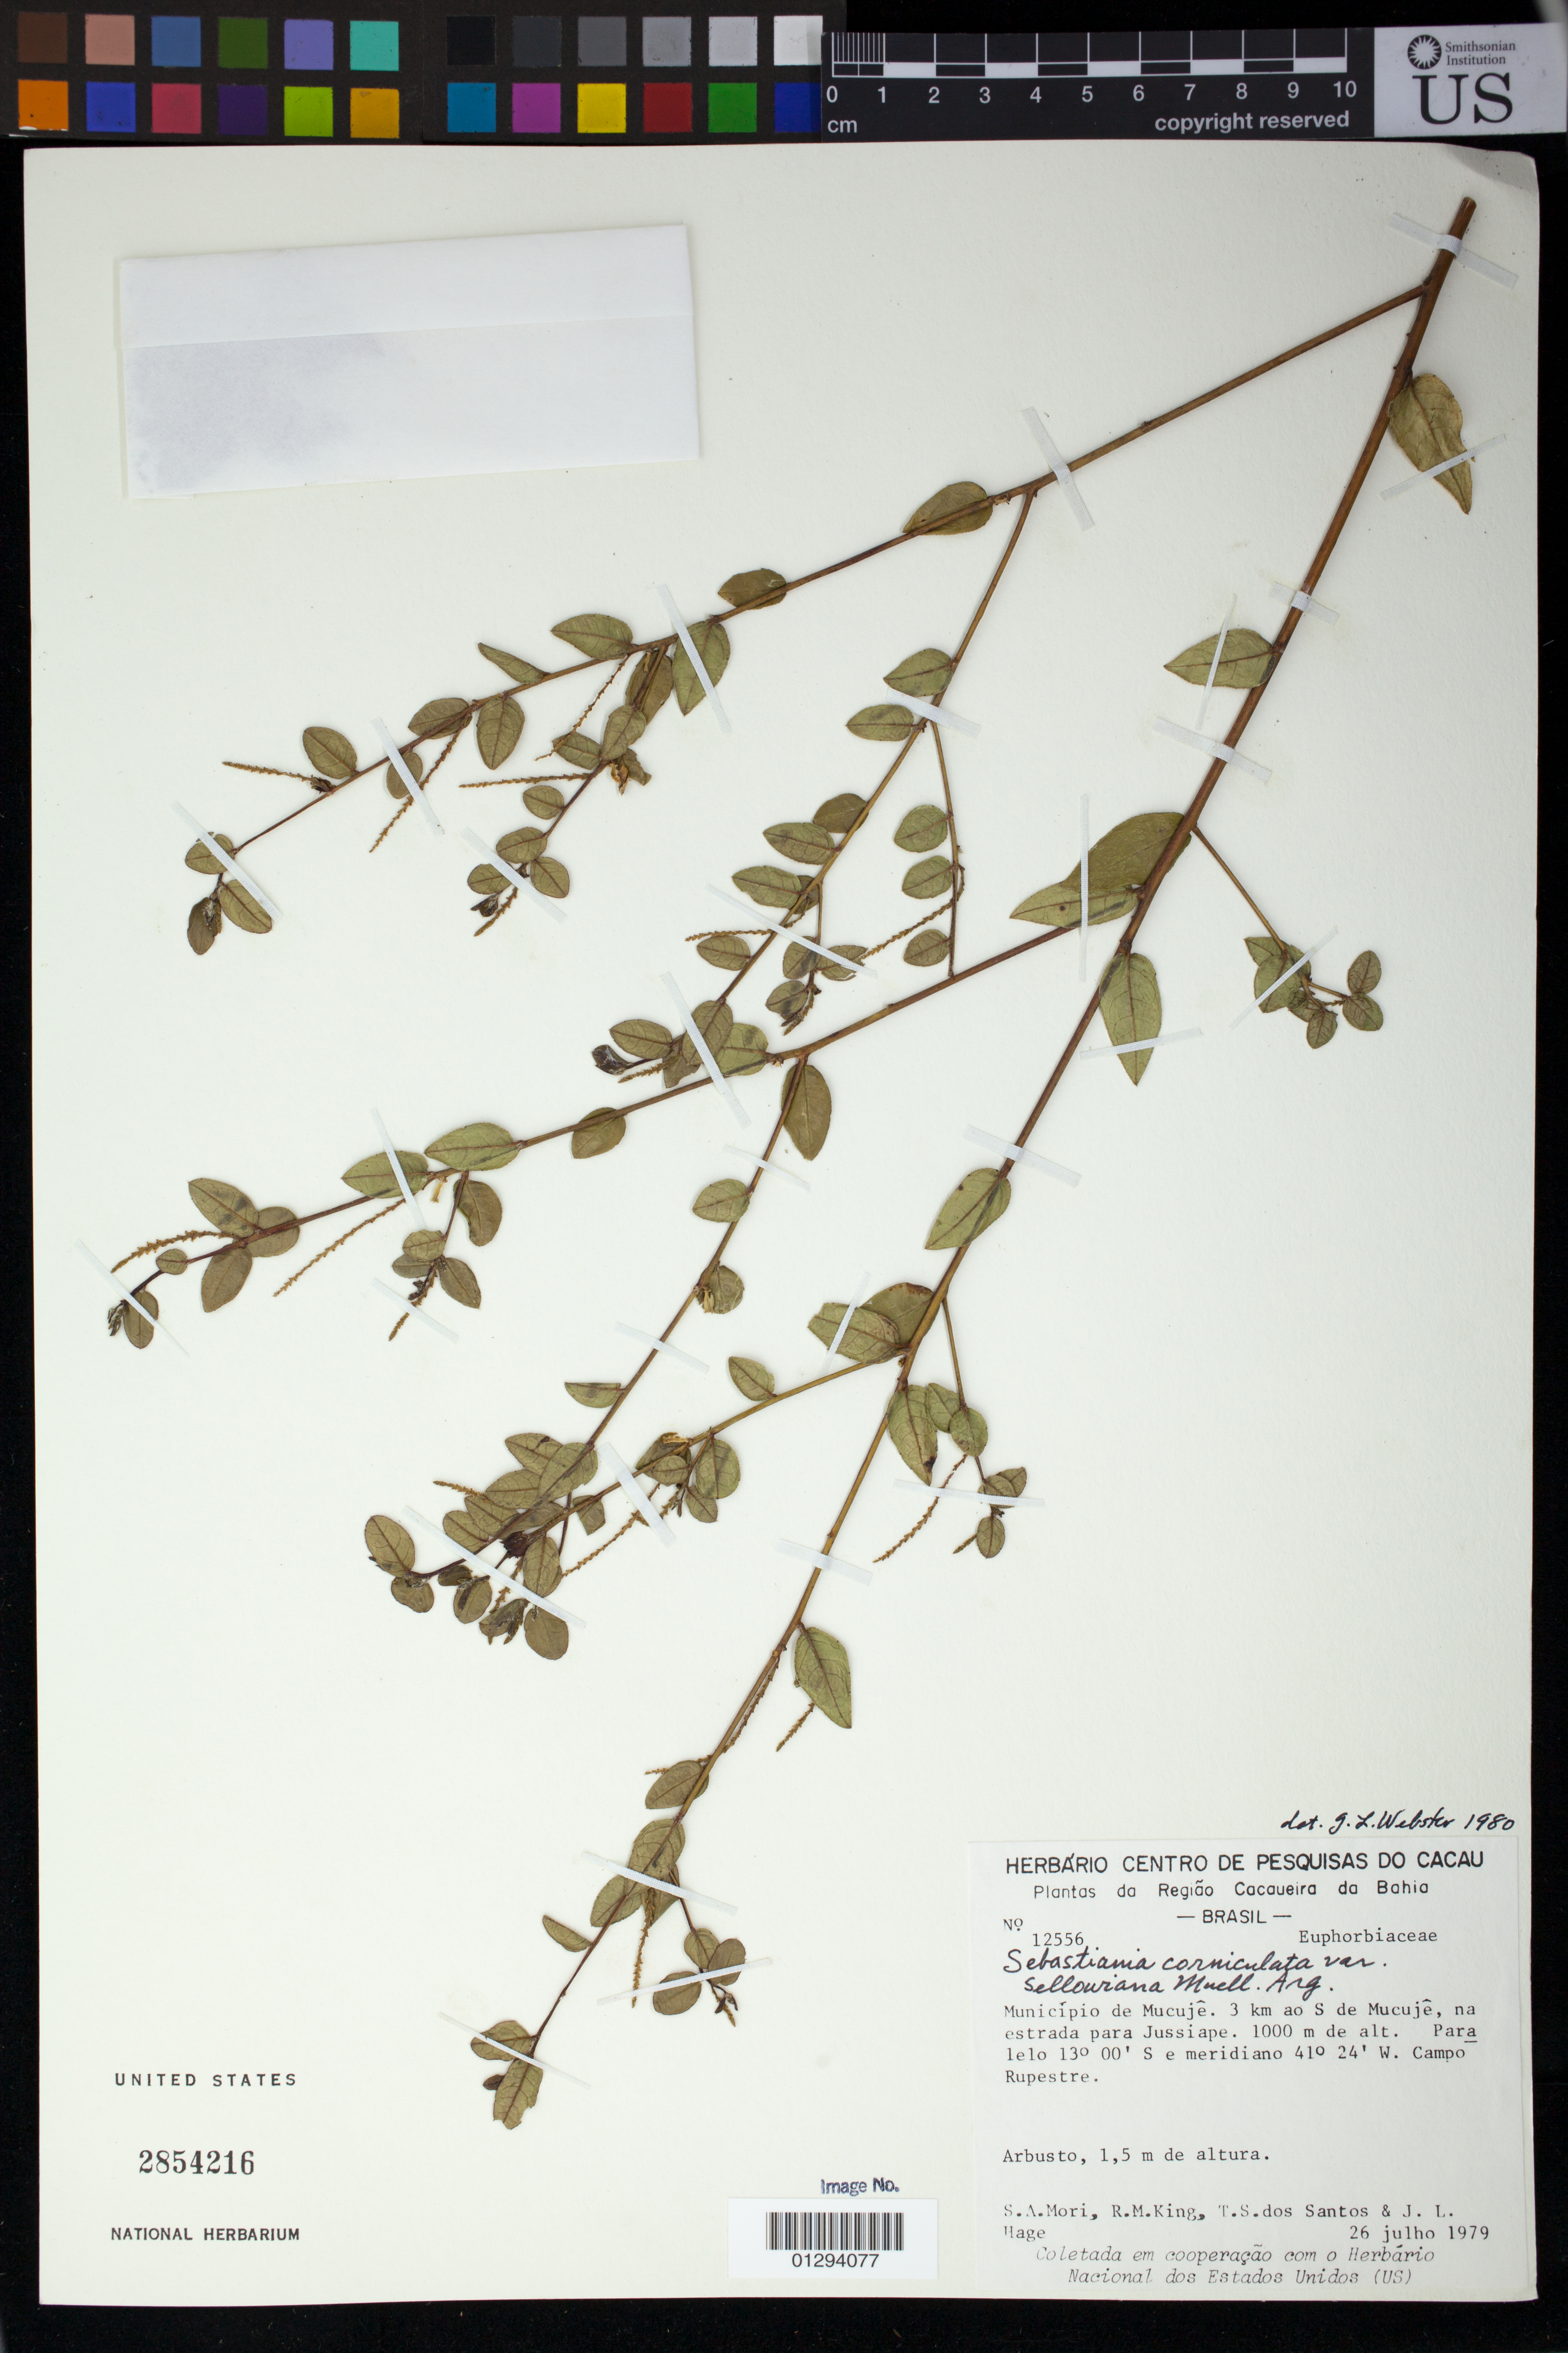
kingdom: Plantae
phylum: Tracheophyta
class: Magnoliopsida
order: Malpighiales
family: Euphorbiaceae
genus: Sebastiania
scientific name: Sebastiania corniculata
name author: (Vahl) Müll. Arg.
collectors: S. Mori, R. M. King, T. S. Santos & J. Hage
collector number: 12556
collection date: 1979-07-26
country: Brazil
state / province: Bahia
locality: Municipio de Mucuje. 3 km ao S de Mucuje, na estrada para Jussiape.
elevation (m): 1000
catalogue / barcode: US 2854216